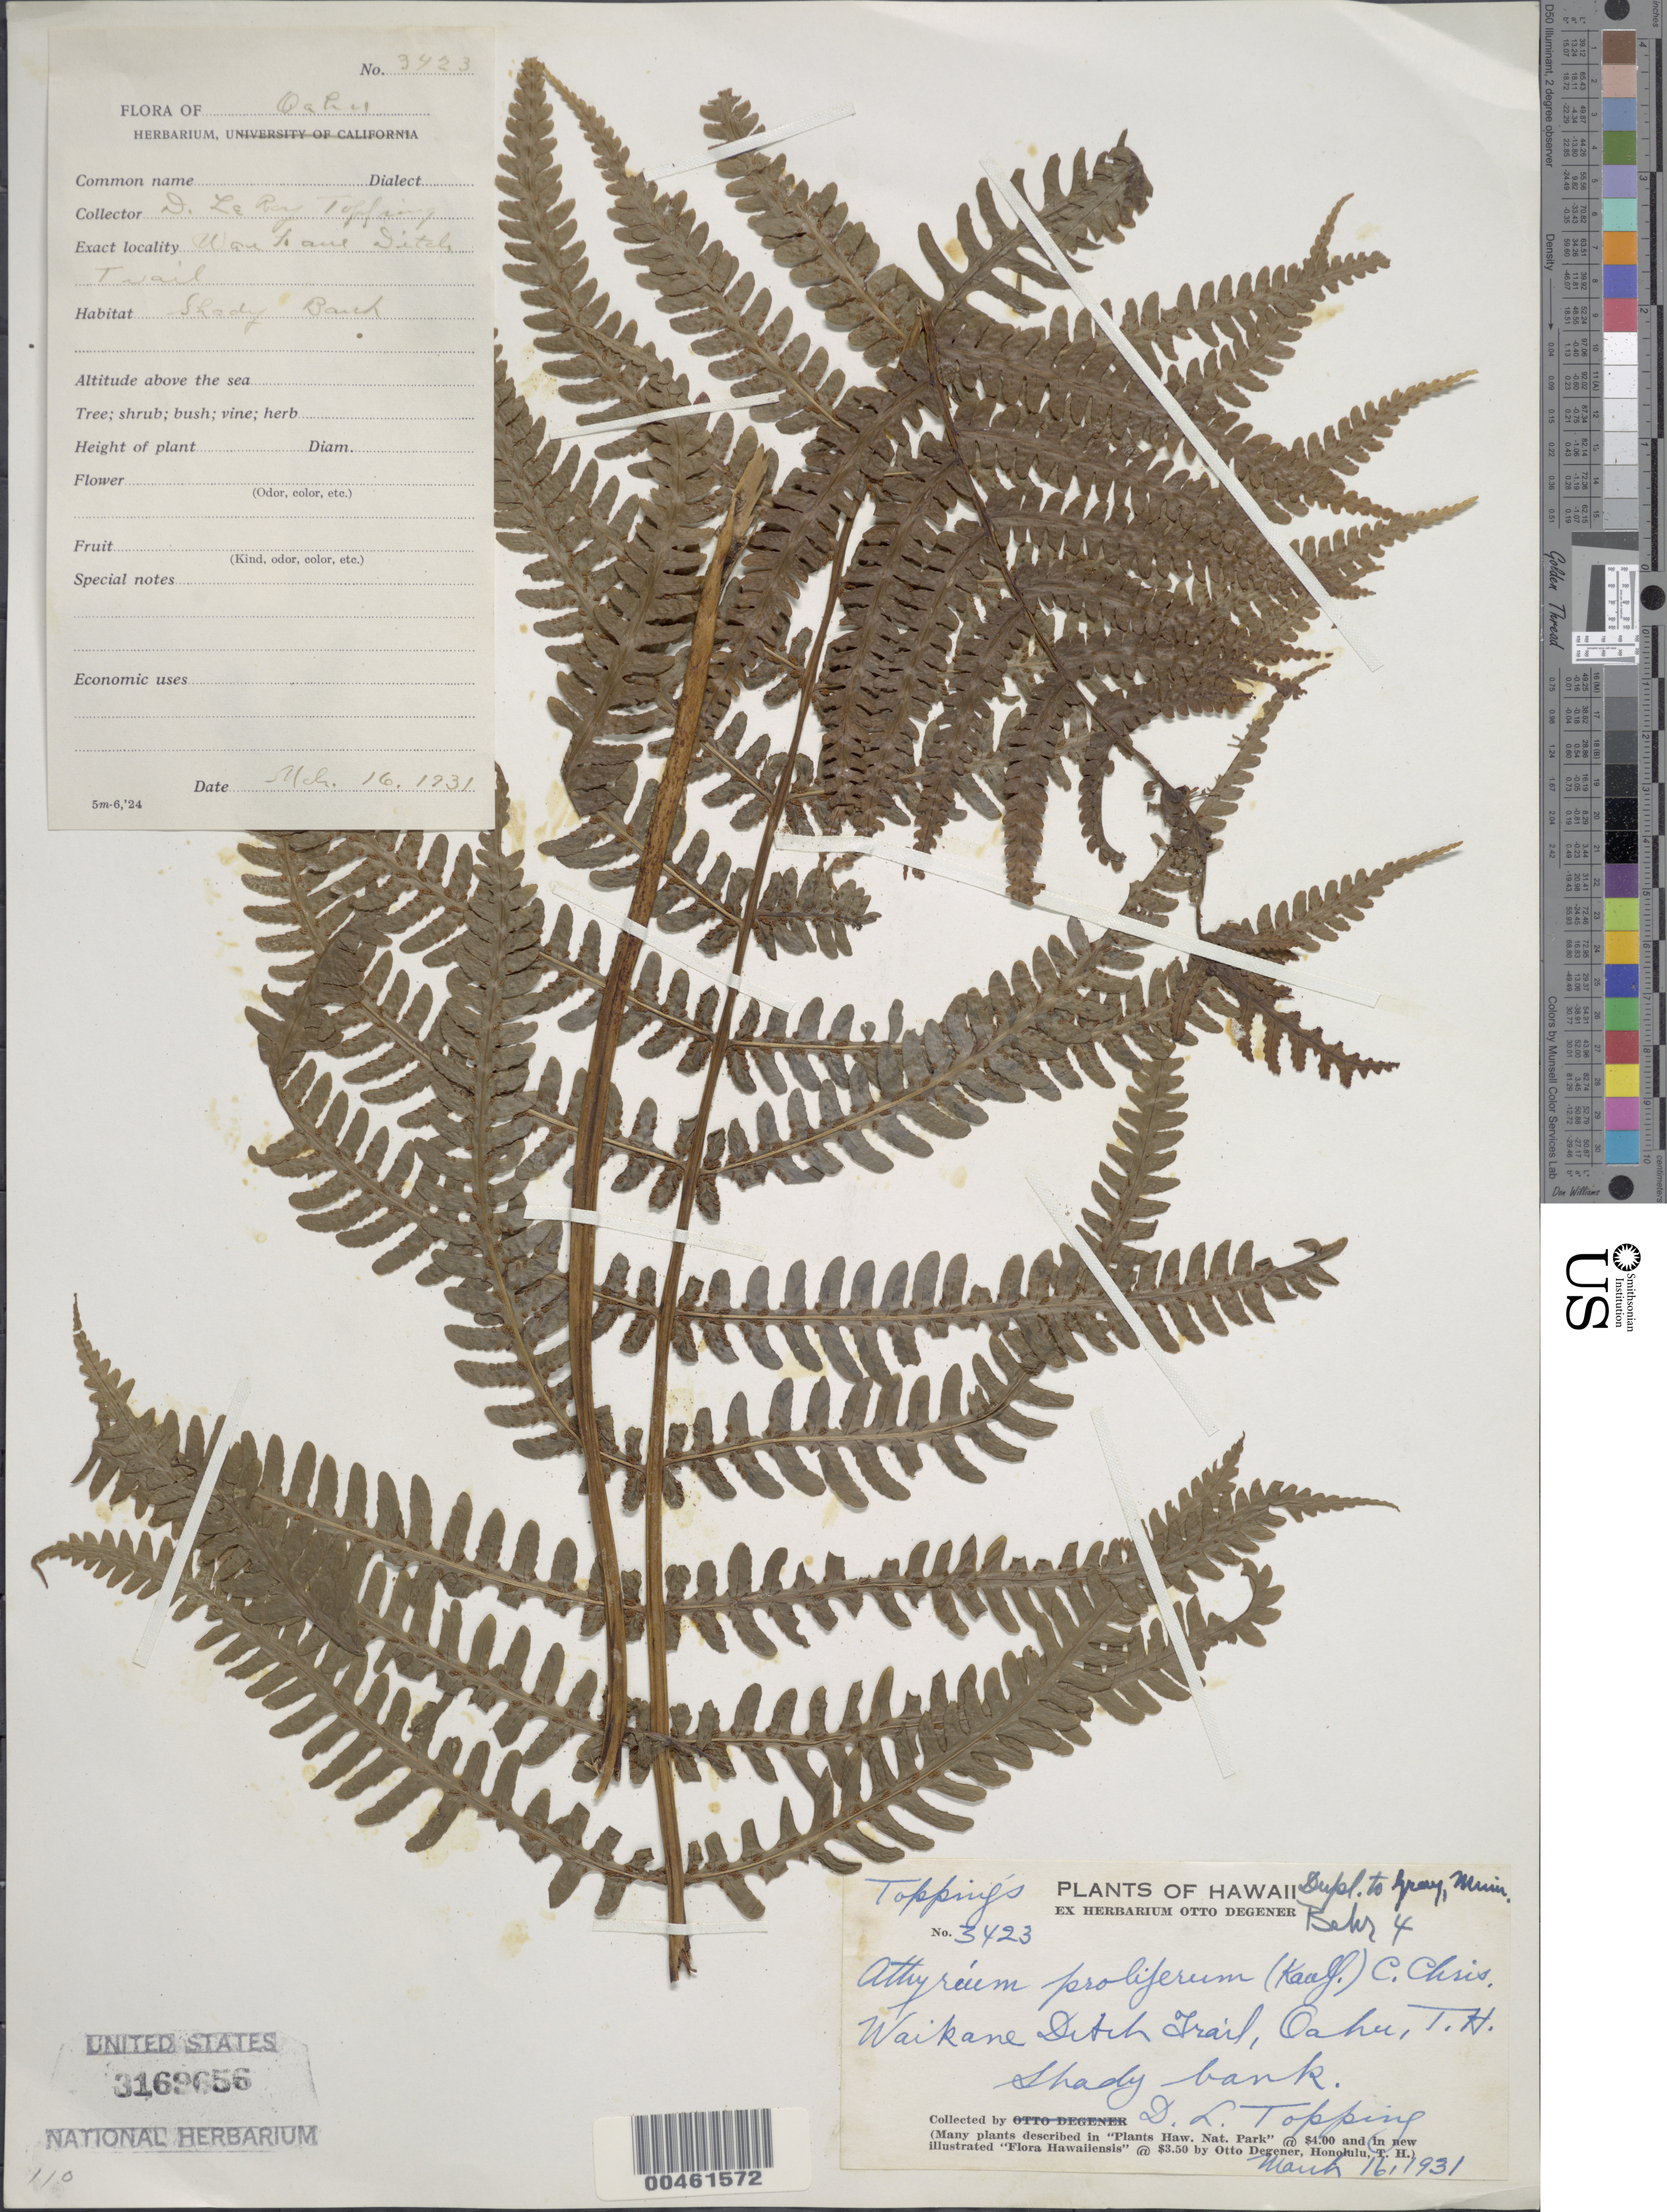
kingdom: Plantae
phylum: Tracheophyta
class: Polypodiopsida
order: Polypodiales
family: Athyriaceae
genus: Deparia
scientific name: Deparia prolifera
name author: (Kaulf.) Hook. & Grev.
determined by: Wagner, W. L., (BOT), Smithsonian Institution - National Museum of Natural History (UNITED STATES)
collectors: D. L. Topping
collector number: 3423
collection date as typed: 16 Mar 1931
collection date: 1931-03-16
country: United States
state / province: Hawaii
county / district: Honolulu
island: Oahu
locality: Waikane Ditch Trail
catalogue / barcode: US 3169656